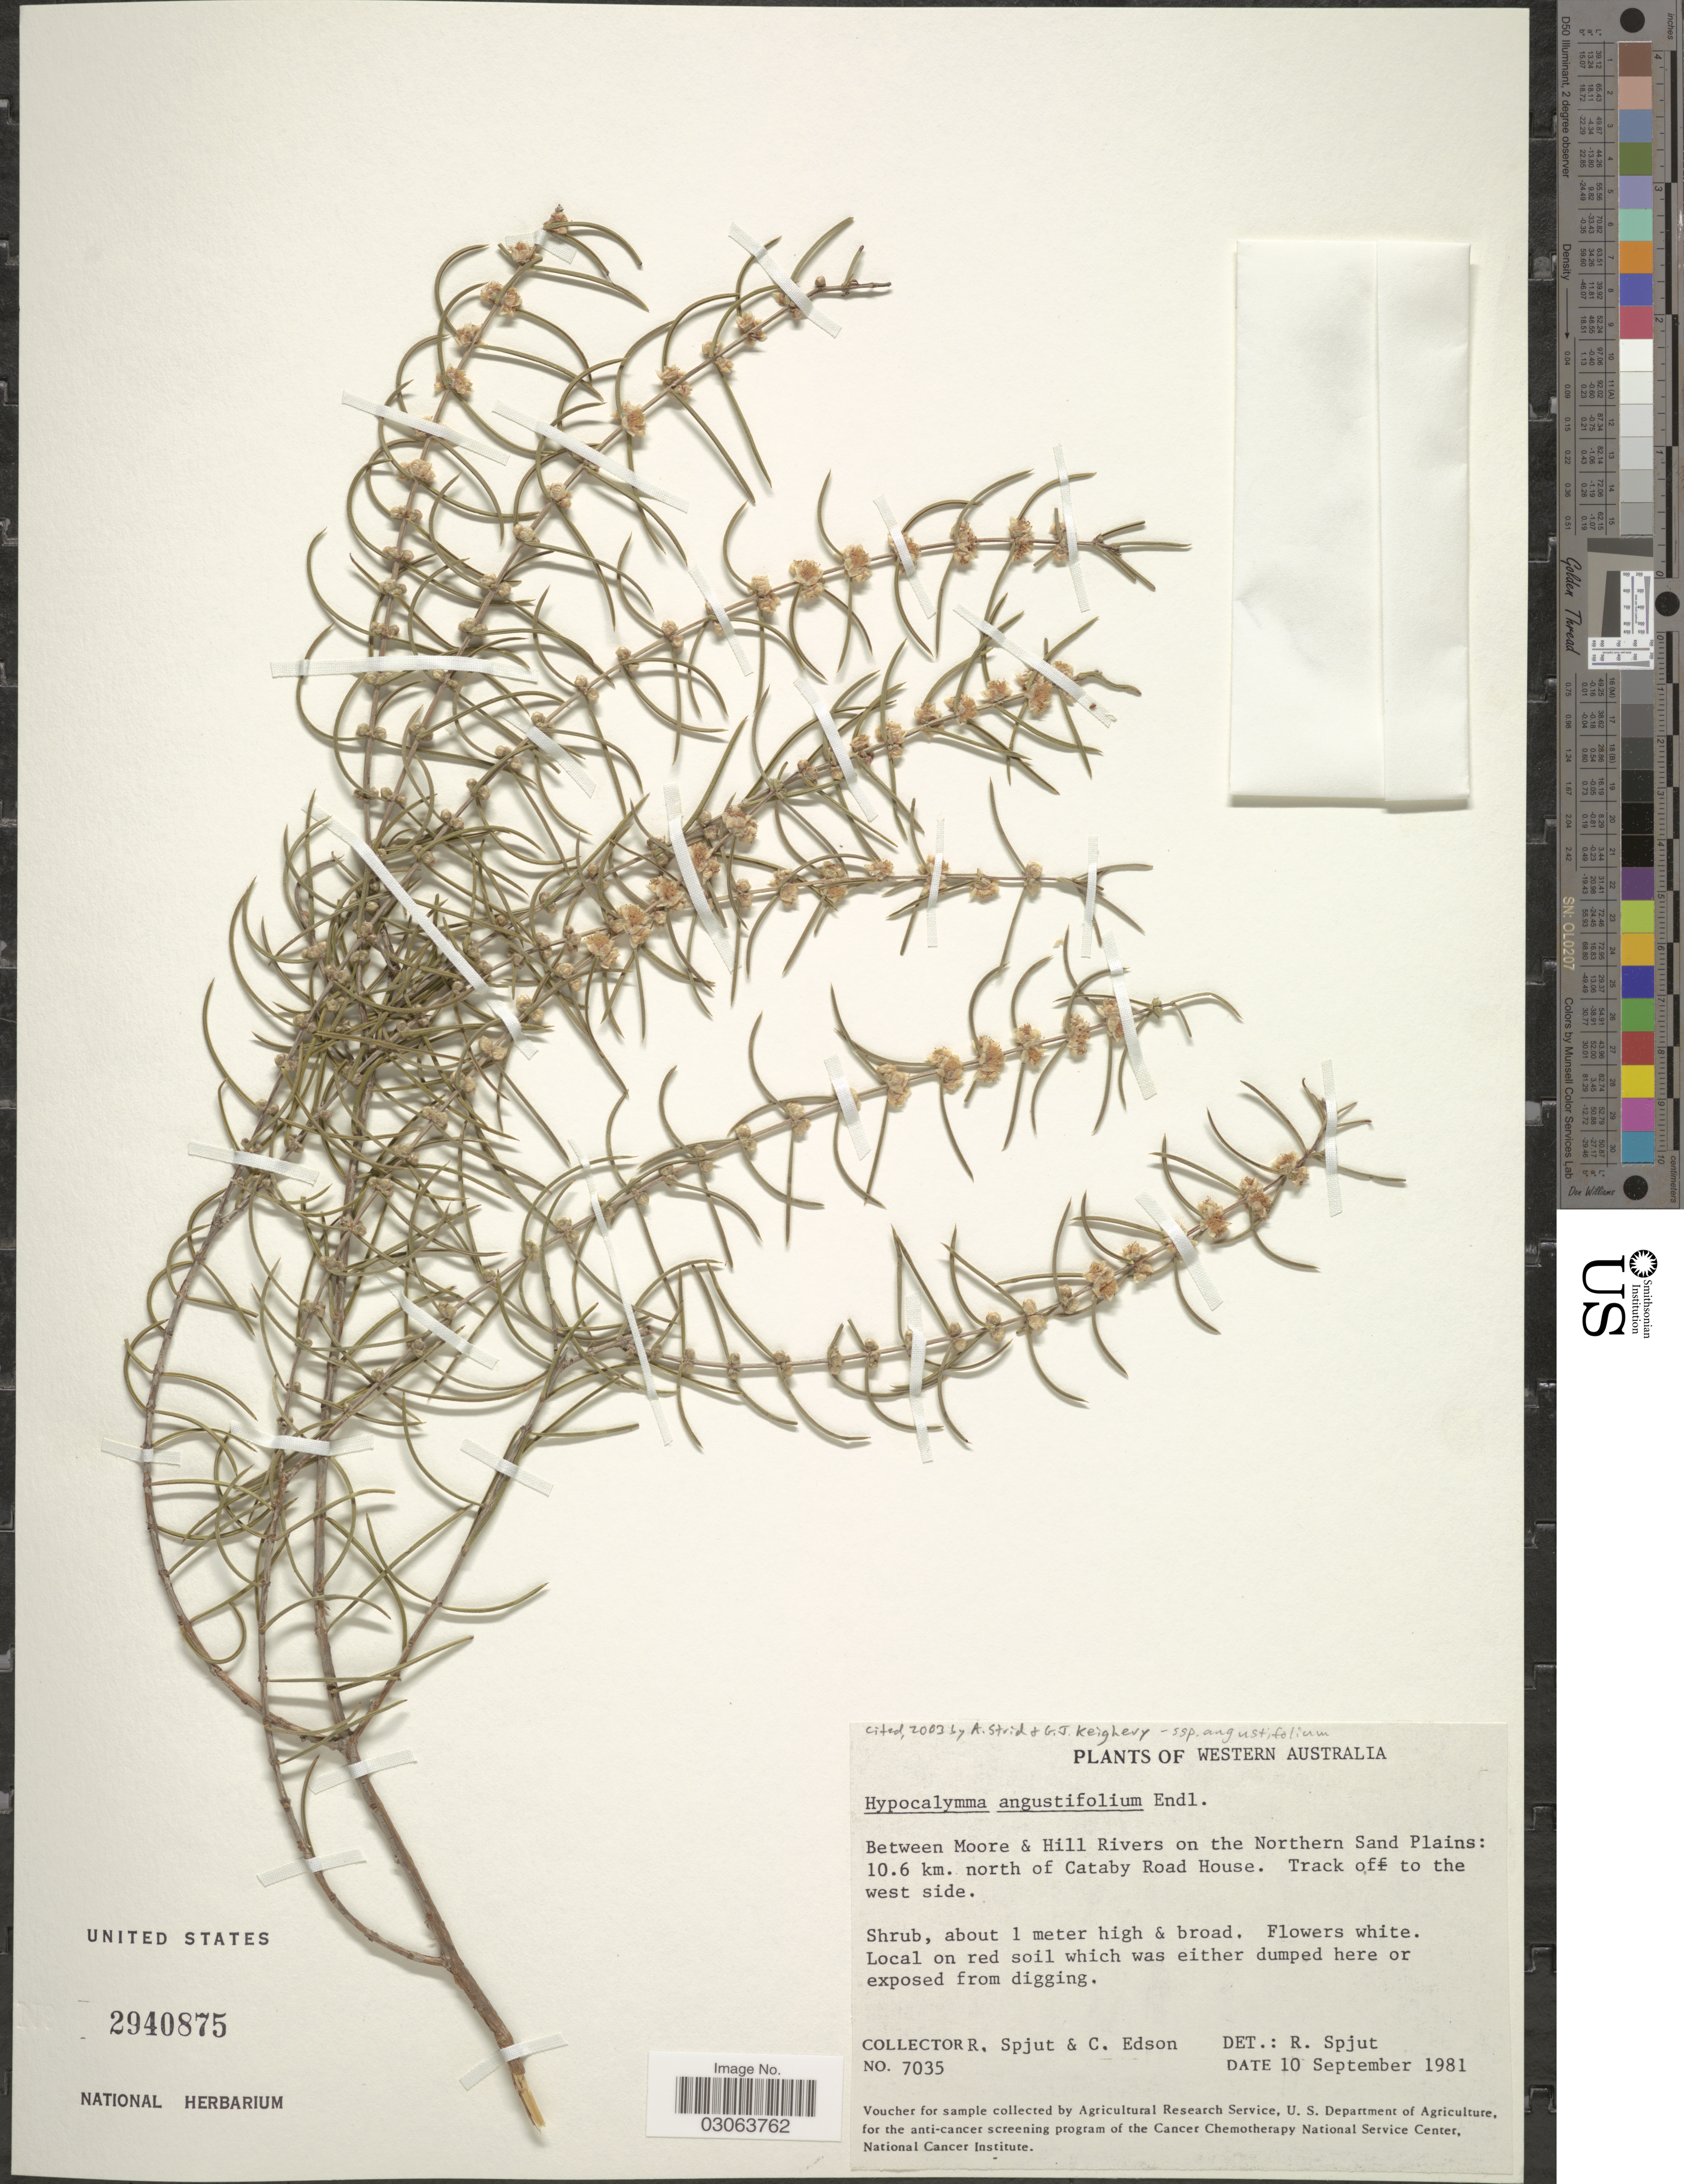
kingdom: Plantae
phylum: Tracheophyta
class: Magnoliopsida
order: Myrtales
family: Myrtaceae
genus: Hypocalymma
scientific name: Hypocalymma angustifolium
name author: (Endl.) Schauer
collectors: R. Spjut & C. Edson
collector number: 7035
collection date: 1981-09-10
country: Australia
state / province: Western Australia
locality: Between Moore and Hill Rivers on the Northern Sand Plains: 10.6 km. north of Cataby Road House. Track off to the west side.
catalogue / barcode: US 2940875